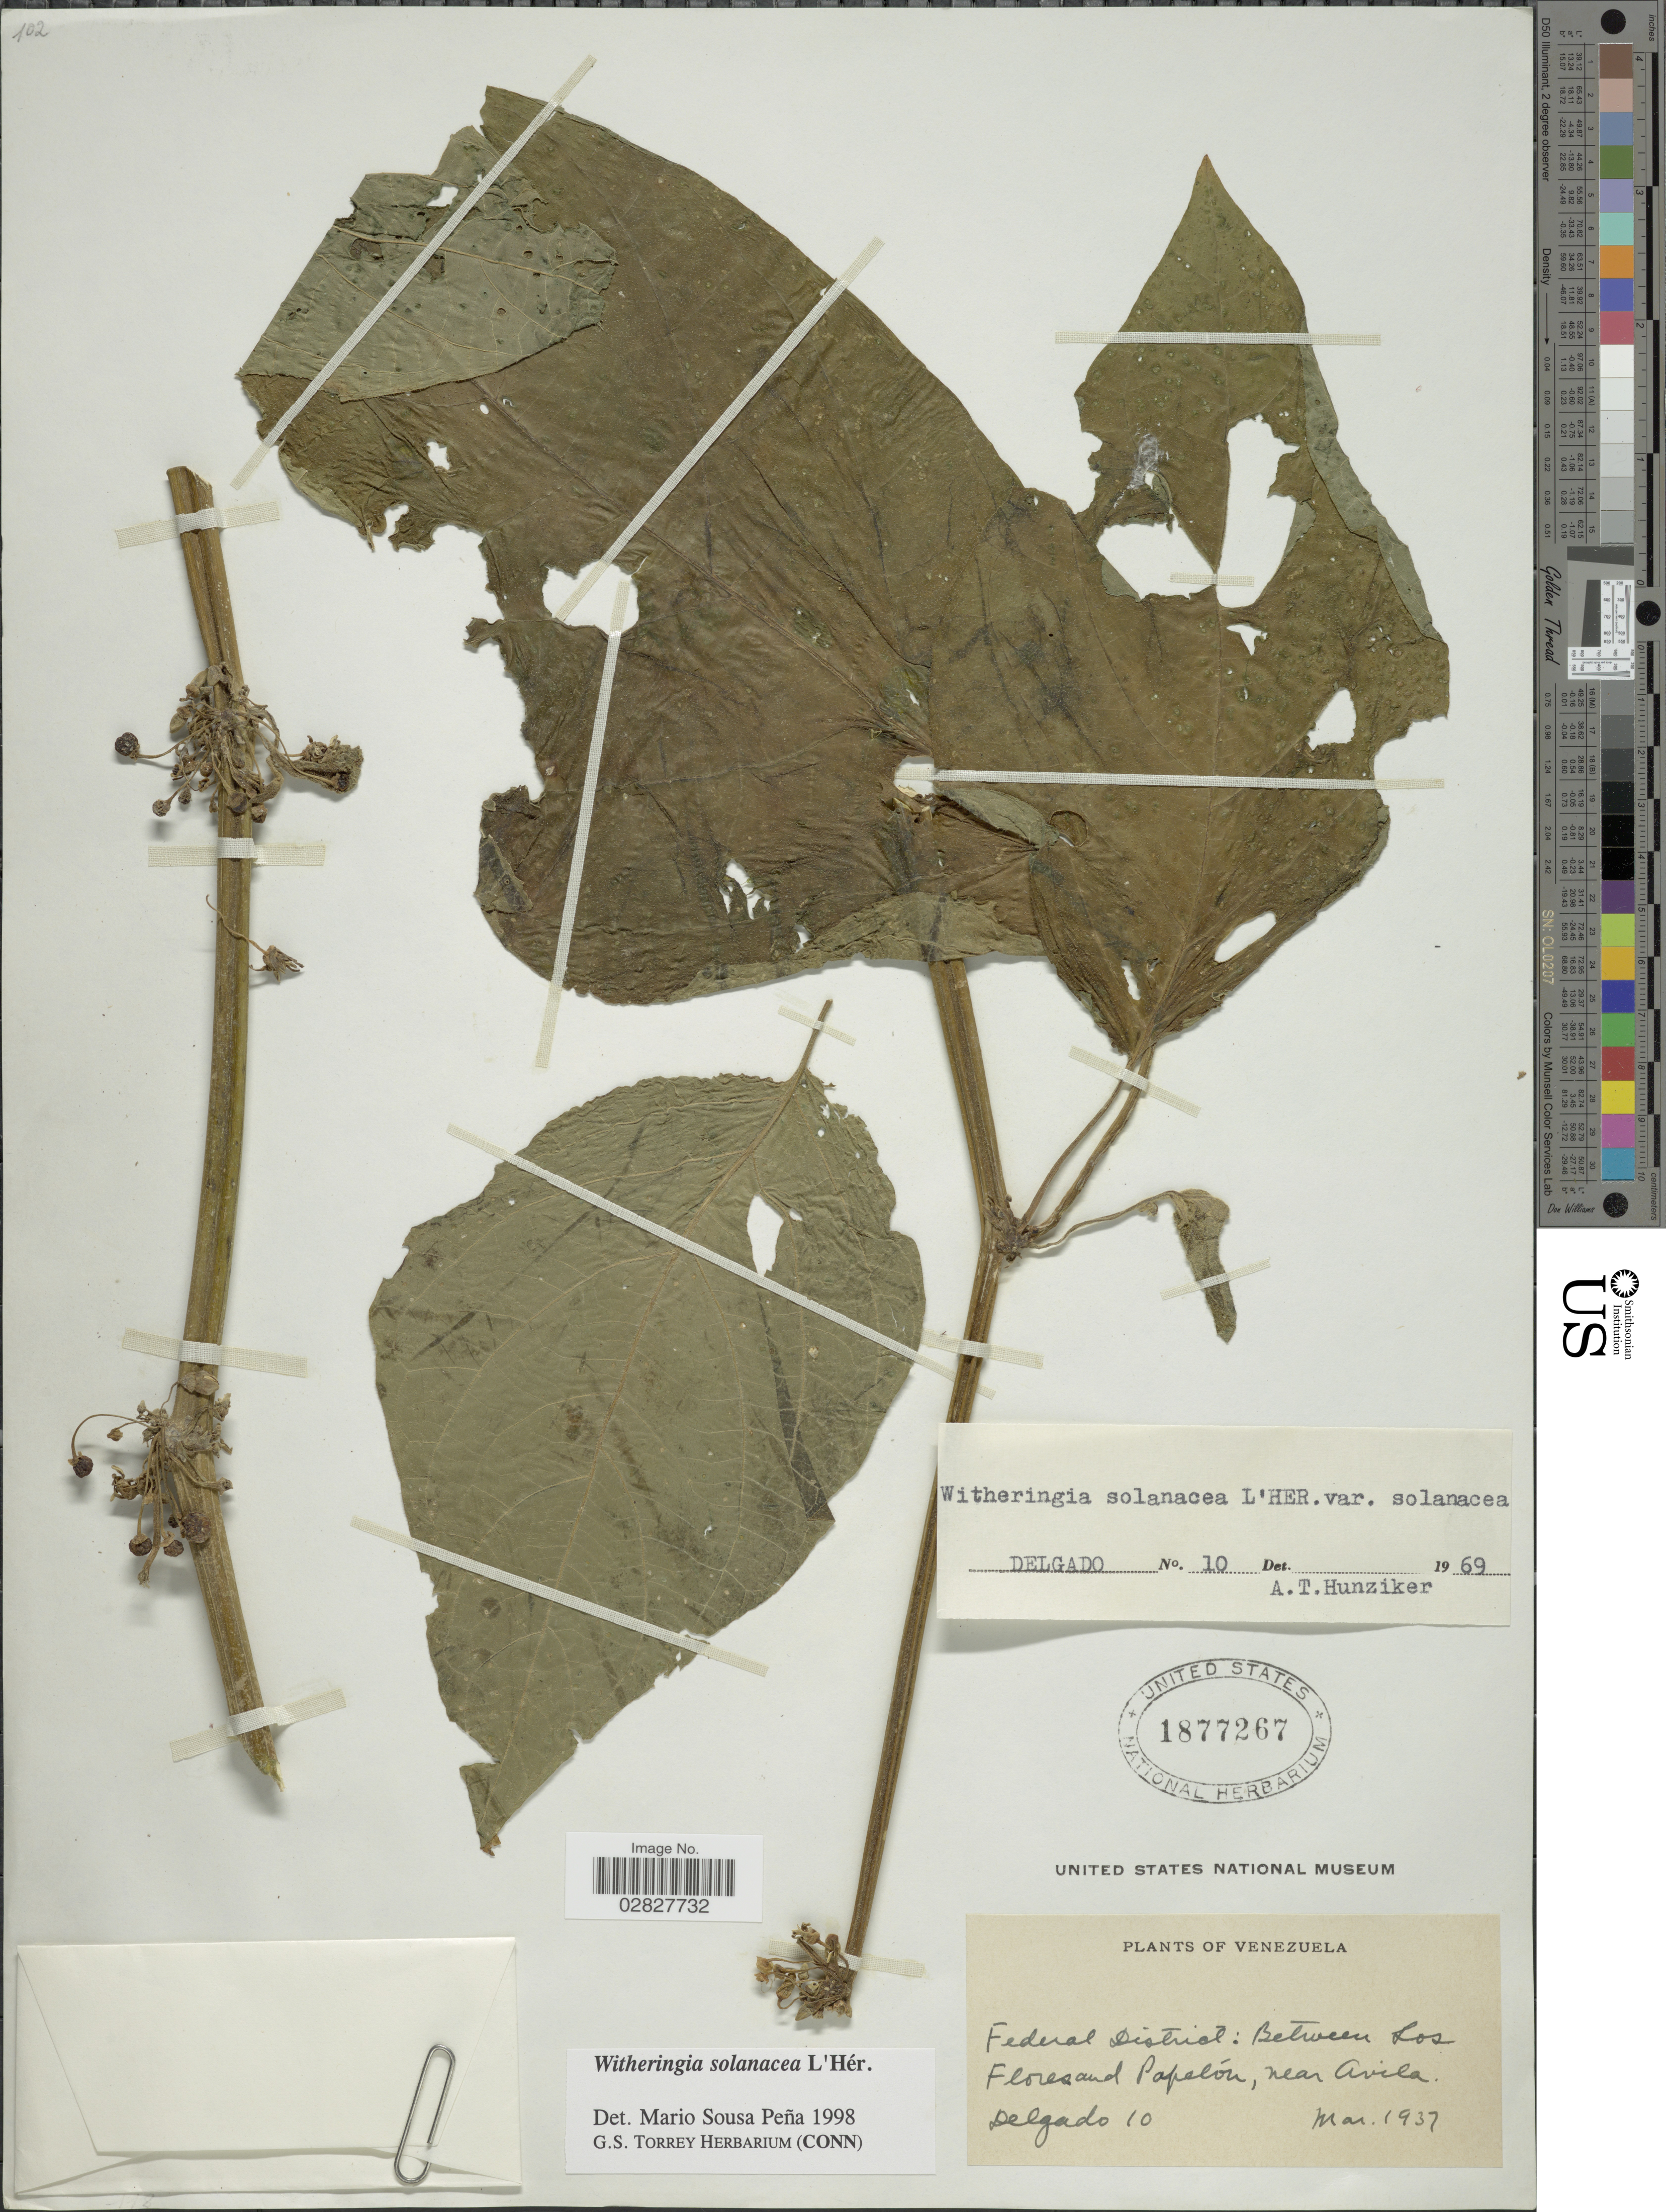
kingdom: Plantae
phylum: Tracheophyta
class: Magnoliopsida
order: Solanales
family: Solanaceae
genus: Witheringia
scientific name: Witheringia solanacea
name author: L'Hér.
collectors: Delgado, --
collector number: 10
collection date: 1937-03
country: Venezuela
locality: Federal District: Between Los Flores and Papelón, near Avila.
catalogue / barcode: US 1877267